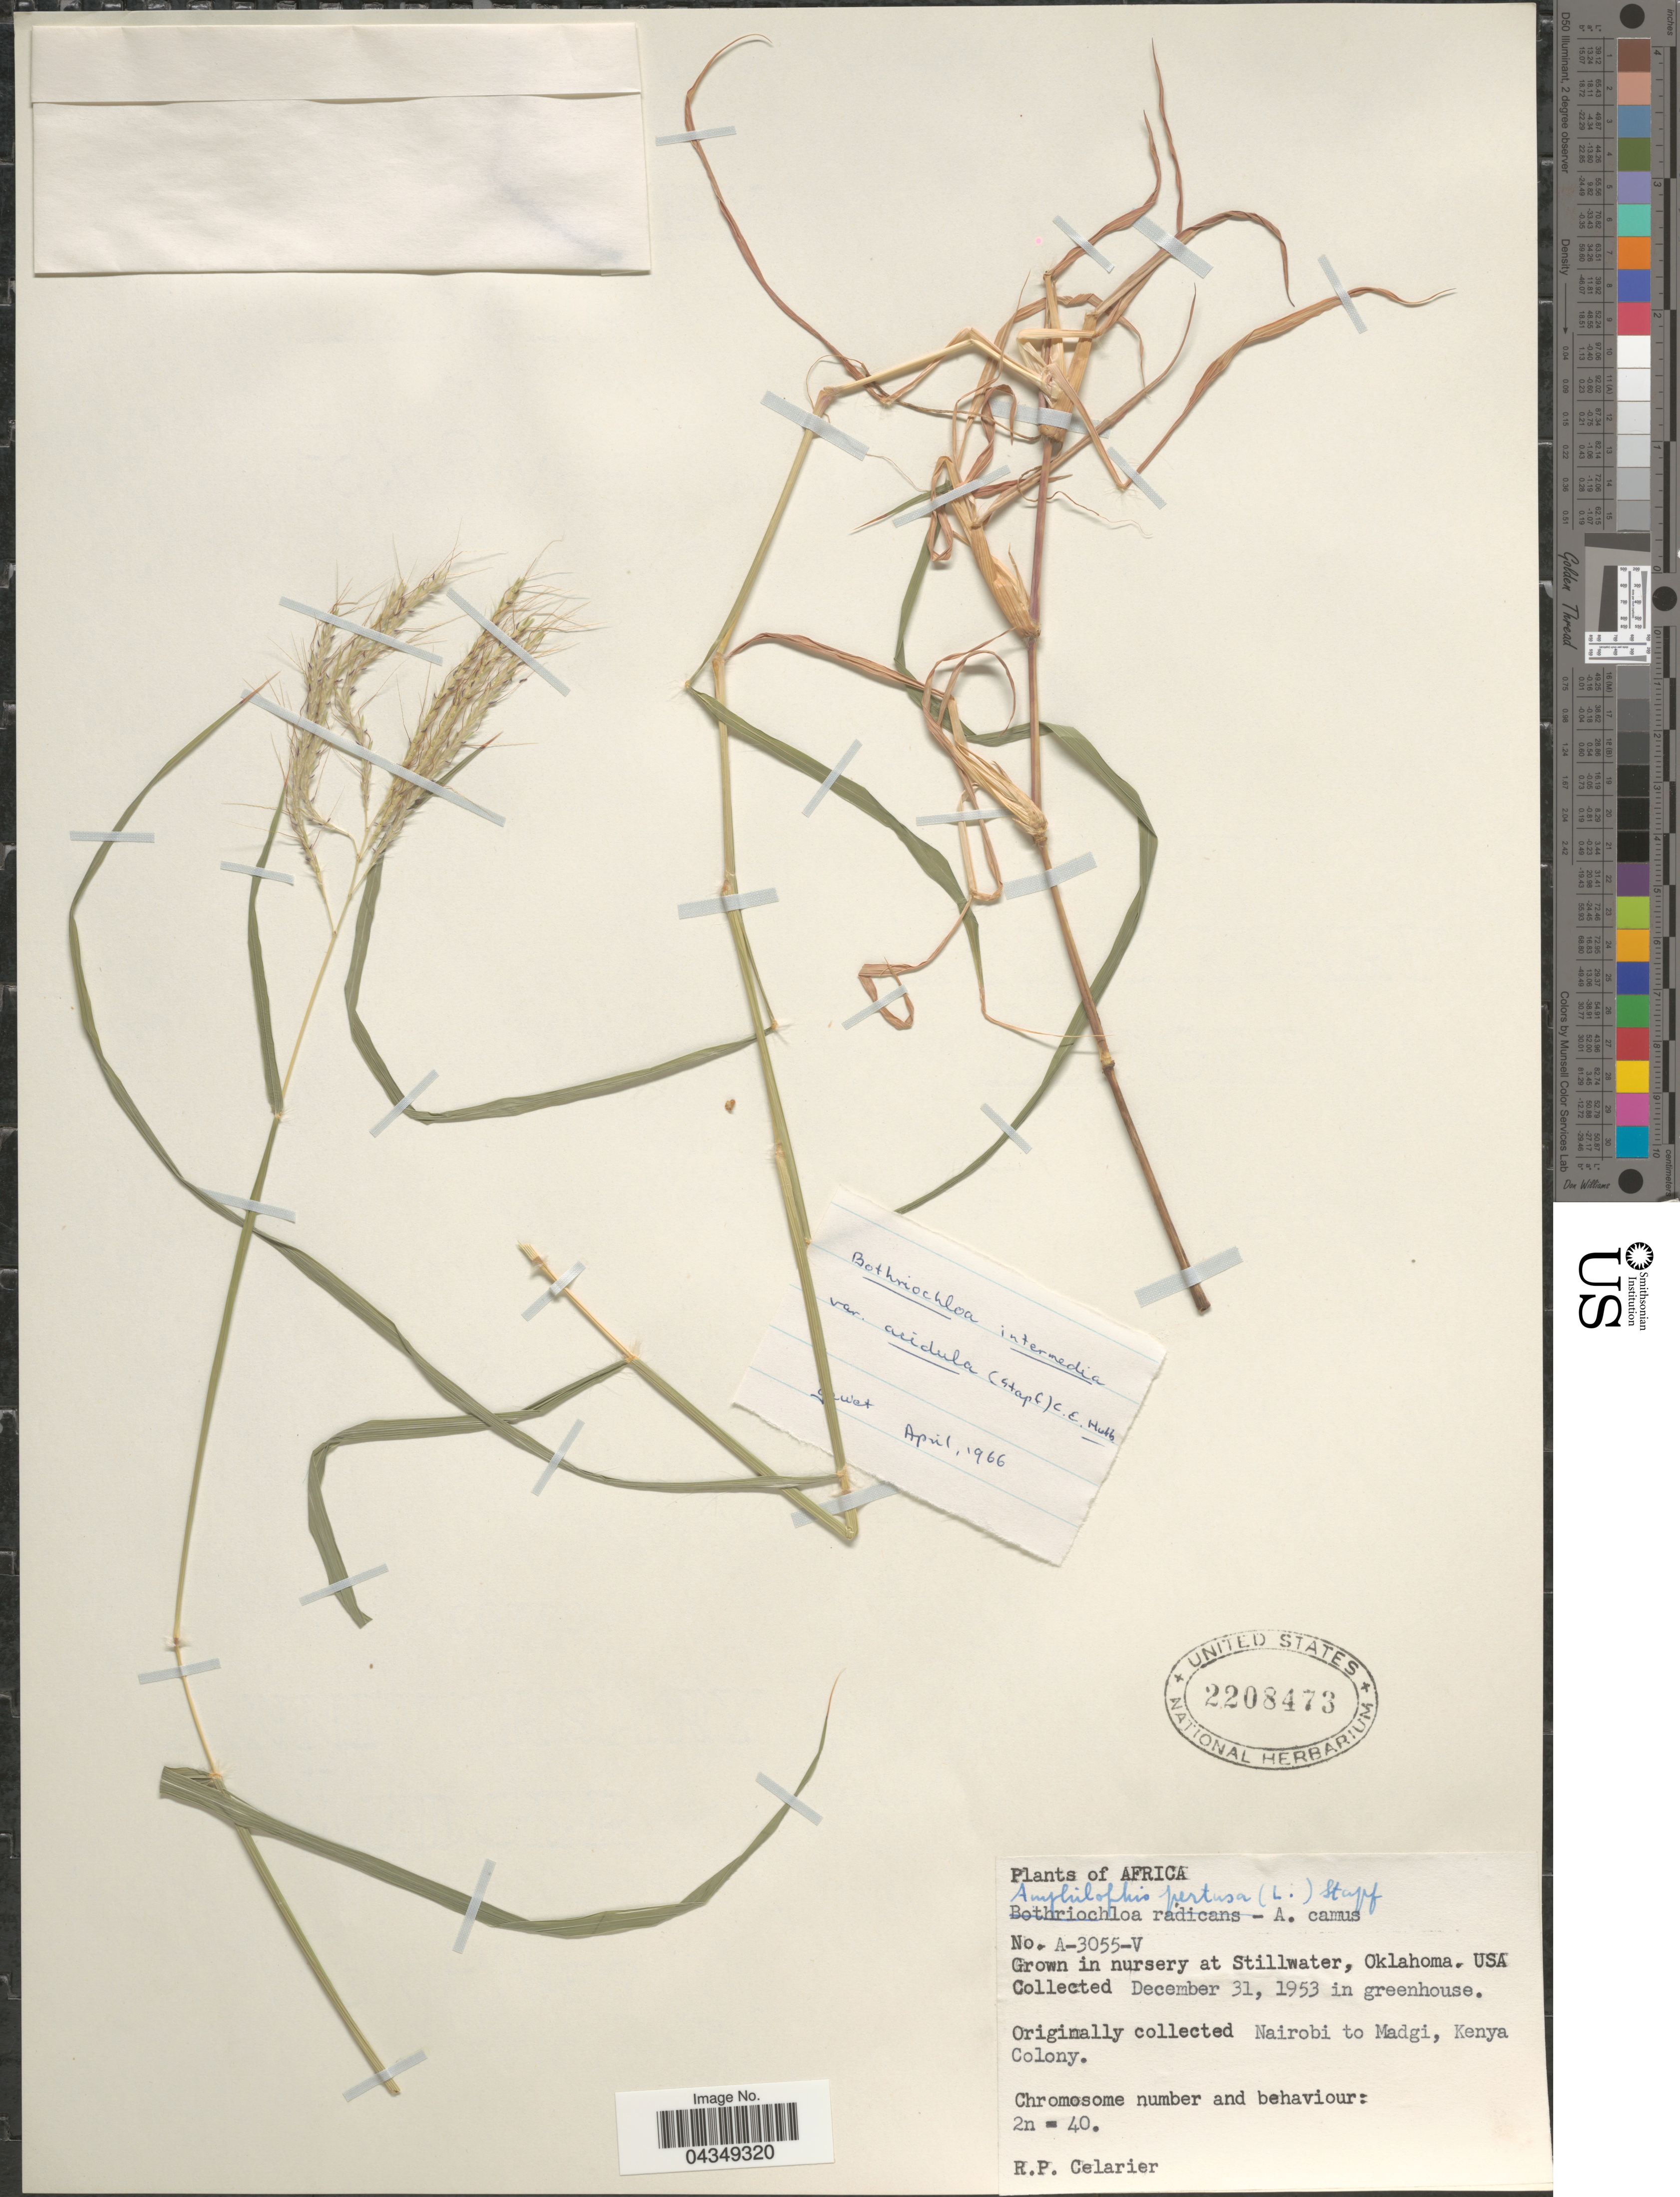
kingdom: Plantae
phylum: Tracheophyta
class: Liliopsida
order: Poales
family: Poaceae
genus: Bothriochloa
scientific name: Bothriochloa pertusa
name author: (L.) A. Camus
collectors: R. Celarier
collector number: A-3055-V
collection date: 1953-12-31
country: United States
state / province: Oklahoma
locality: Grown in nursery at Stillwater, in greenhouse.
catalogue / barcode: US 2208473